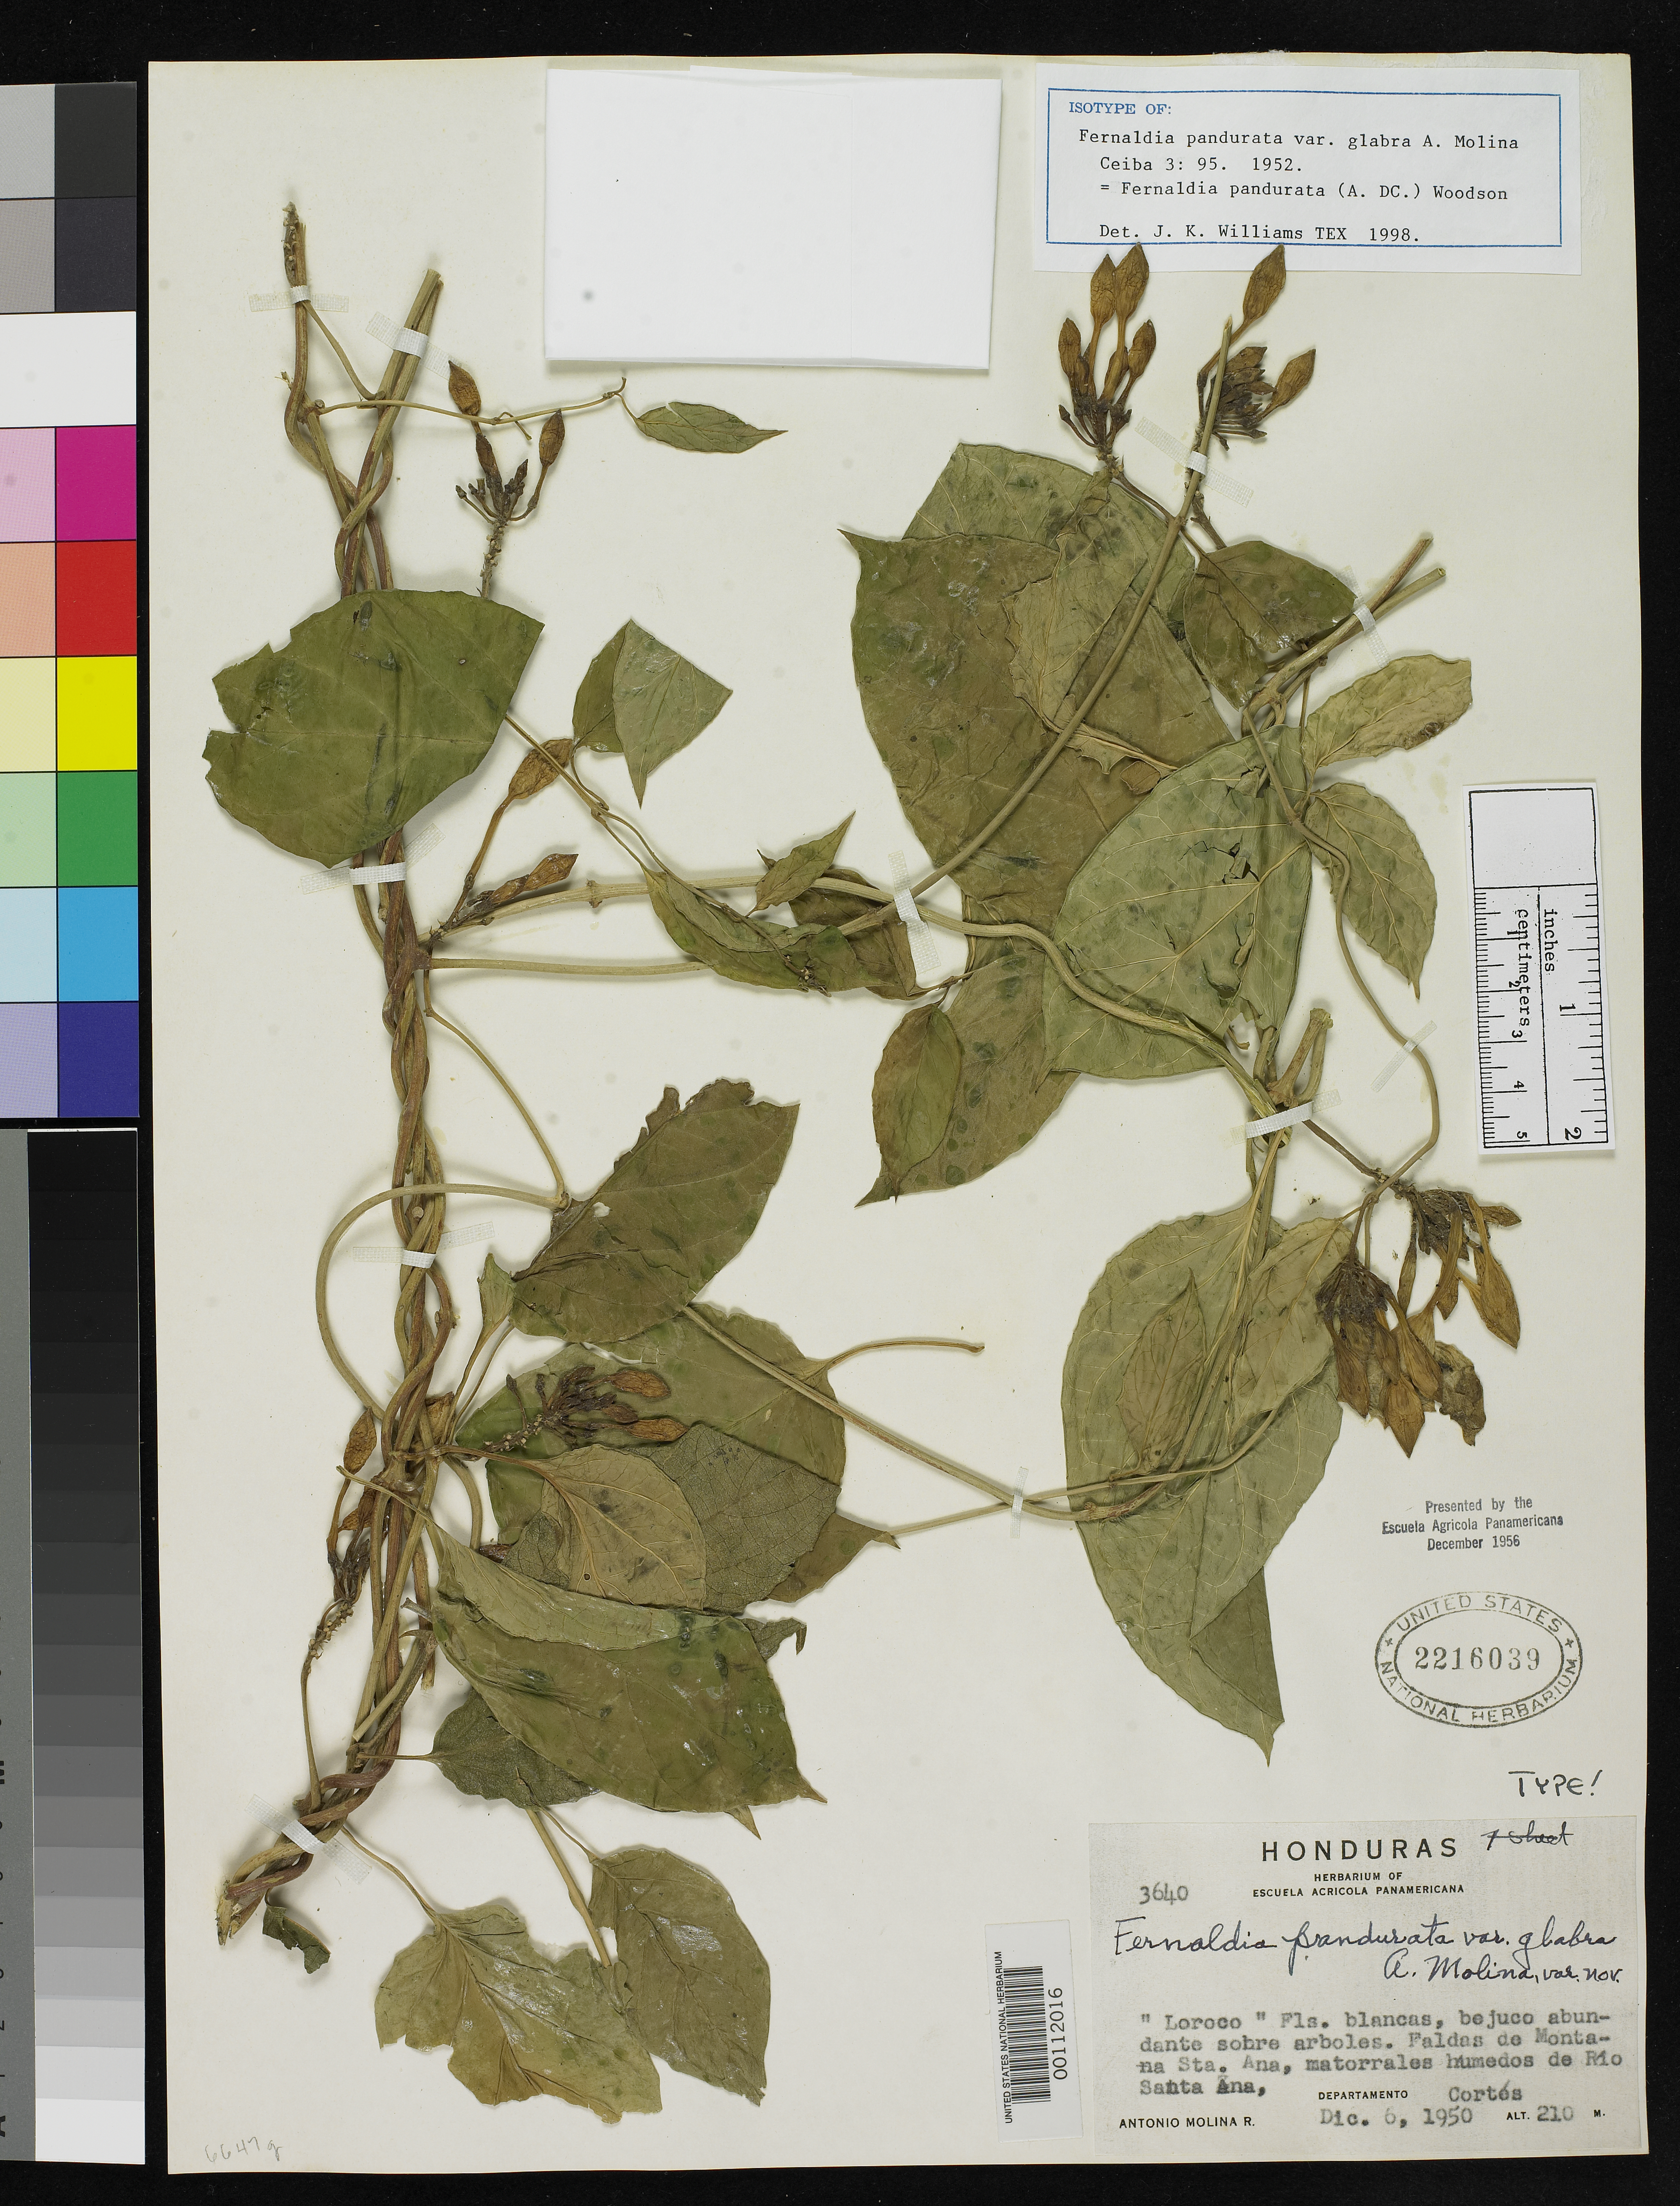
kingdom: Plantae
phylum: Tracheophyta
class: Magnoliopsida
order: Gentianales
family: Apocynaceae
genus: Fernaldia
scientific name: Fernaldia pandurata var. glabra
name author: Ant. Molina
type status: Holotype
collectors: A. Molina R.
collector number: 3640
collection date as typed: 06 Dec 1950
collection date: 1950-12-06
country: Honduras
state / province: Cortés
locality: Rio Santa Ana, Faldas de Montana de Santa Ana.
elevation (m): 210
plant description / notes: "Presented by the Escuela Agricola Panamericana December 1956." Holotype, transferred from EAP to US (see Dorr et al. 2009, Taxon 58: 993-1001).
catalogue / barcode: US 2216039